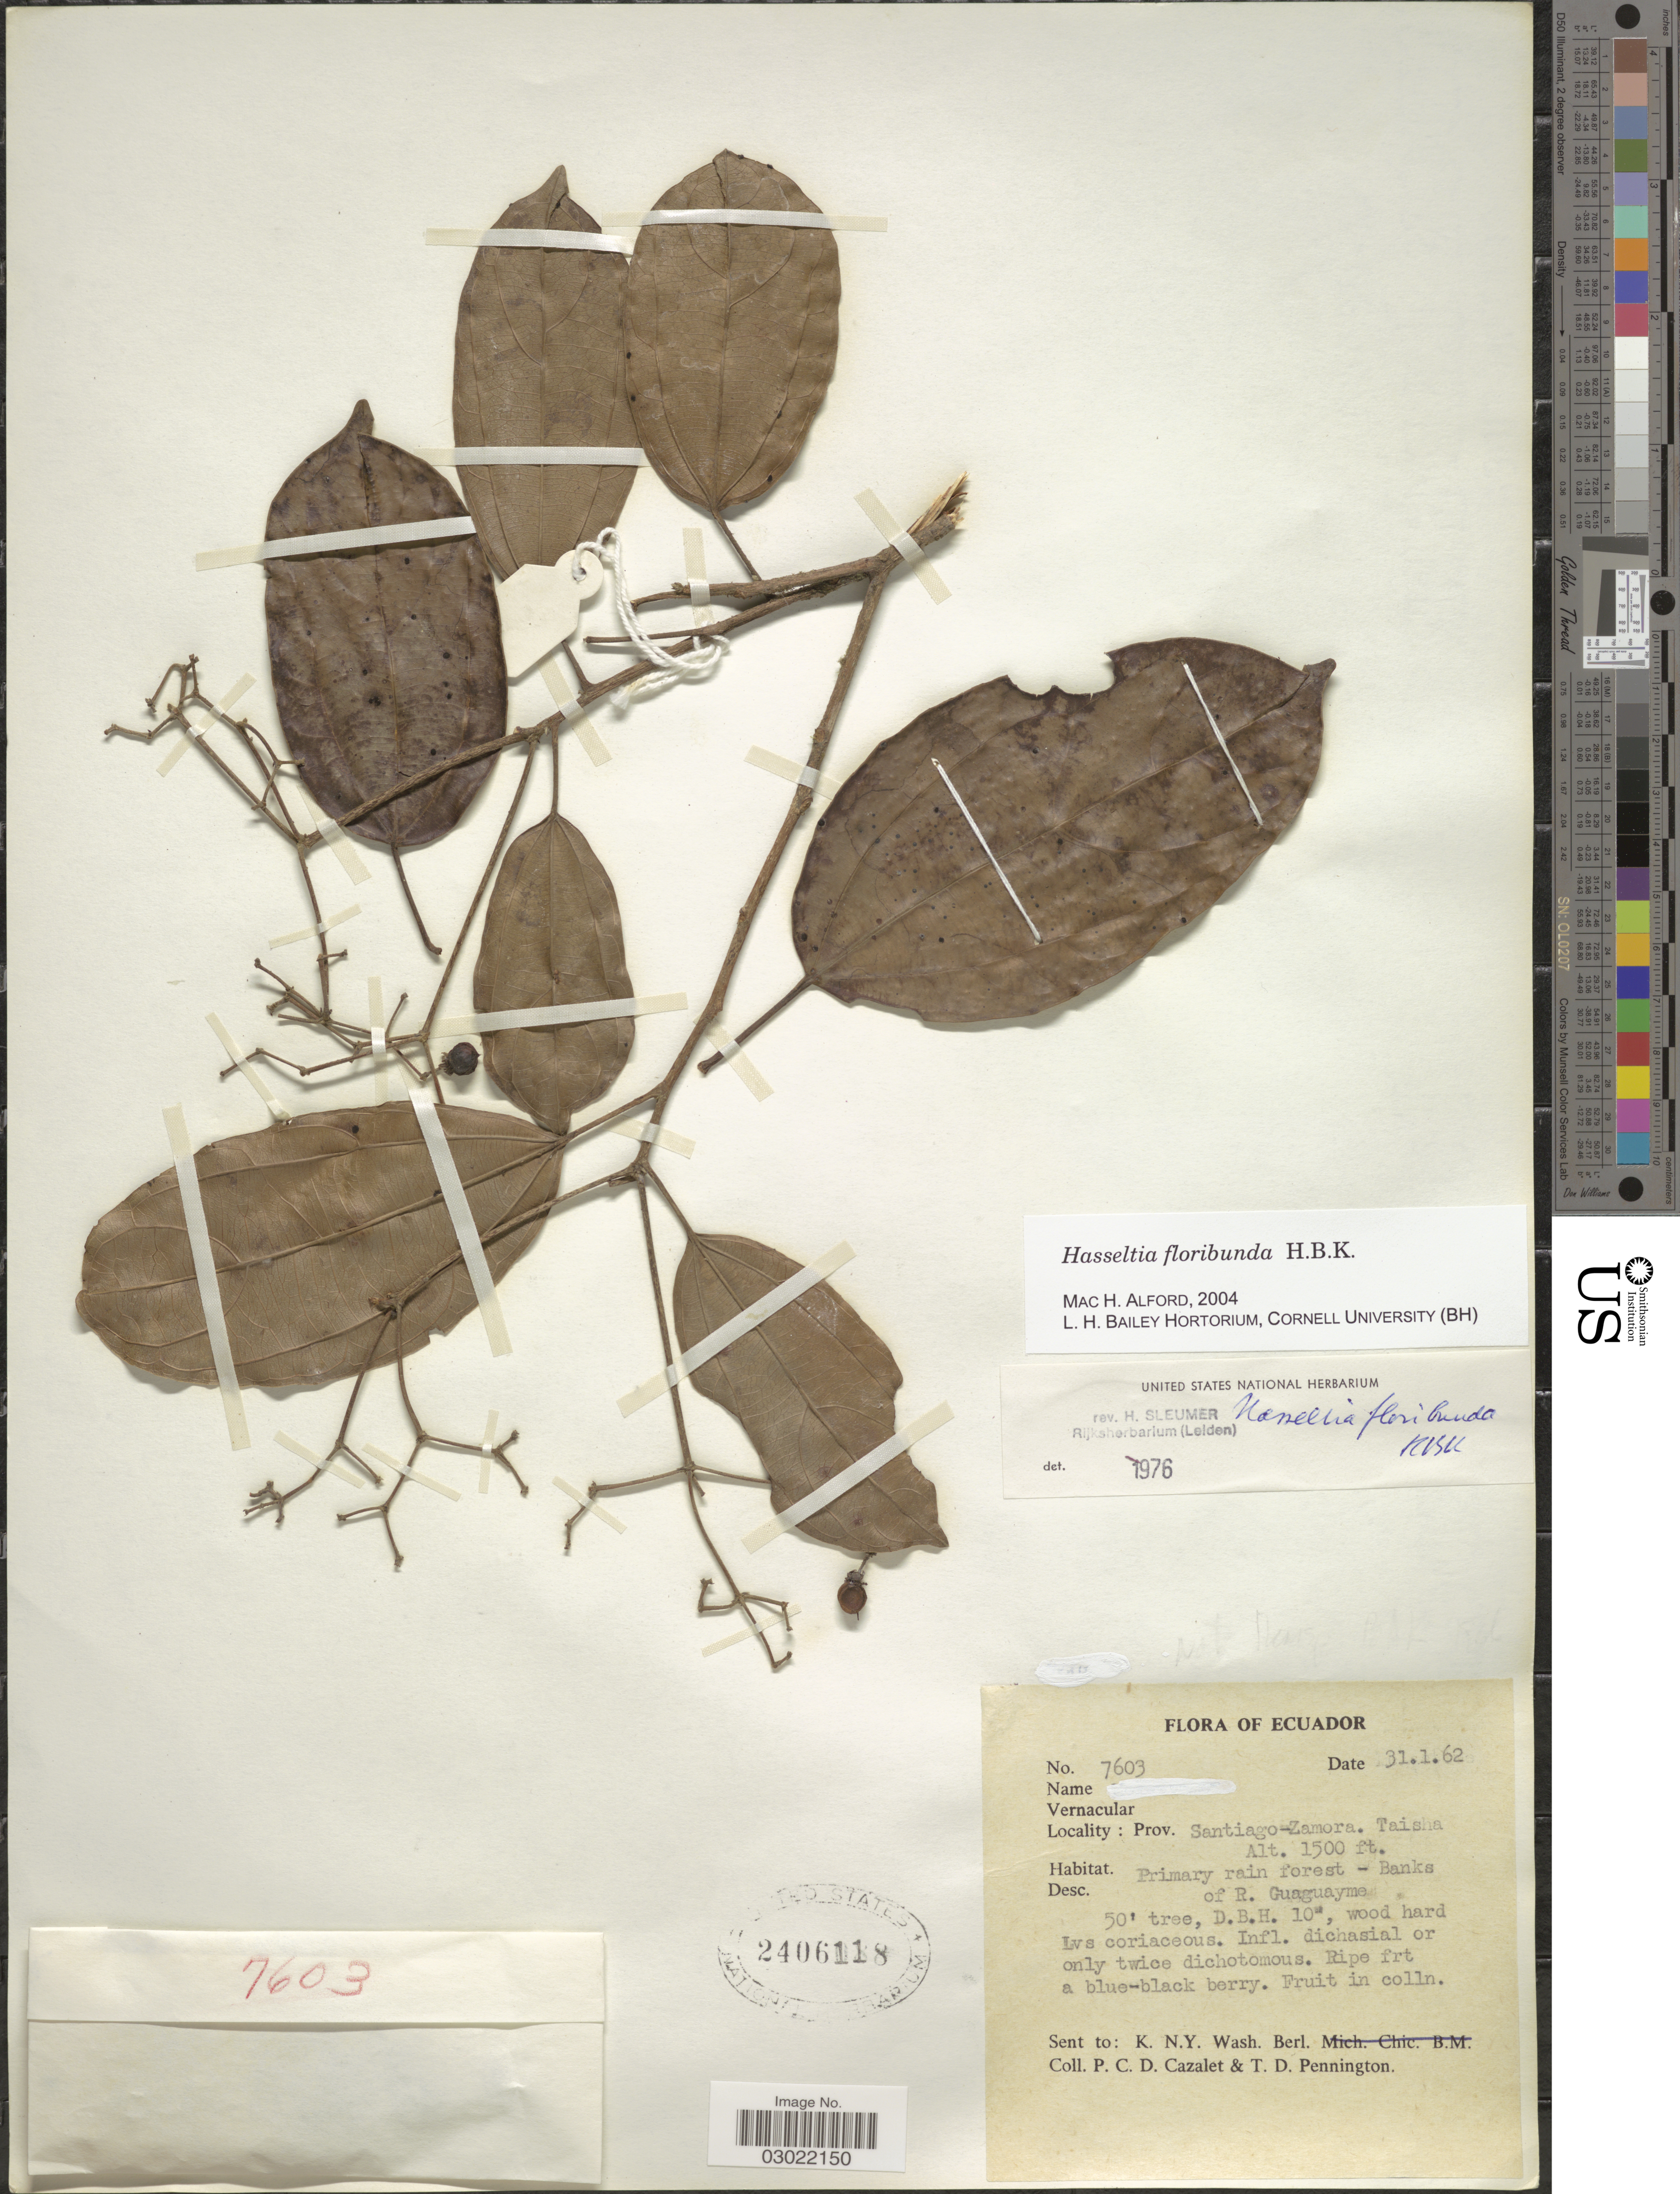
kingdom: Plantae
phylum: Tracheophyta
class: Magnoliopsida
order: Malpighiales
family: Salicaceae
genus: Hasseltia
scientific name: Hasseltia floribunda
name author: Kunth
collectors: P. C. D. Cazalet & T. D. Pennington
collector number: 7603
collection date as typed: Transcribed d/m/y: 31/1/62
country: Ecuador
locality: Prov. Santiago-Zamora. Taisha. Banks of R. Guaguayme.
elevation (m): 457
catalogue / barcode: US 2406118